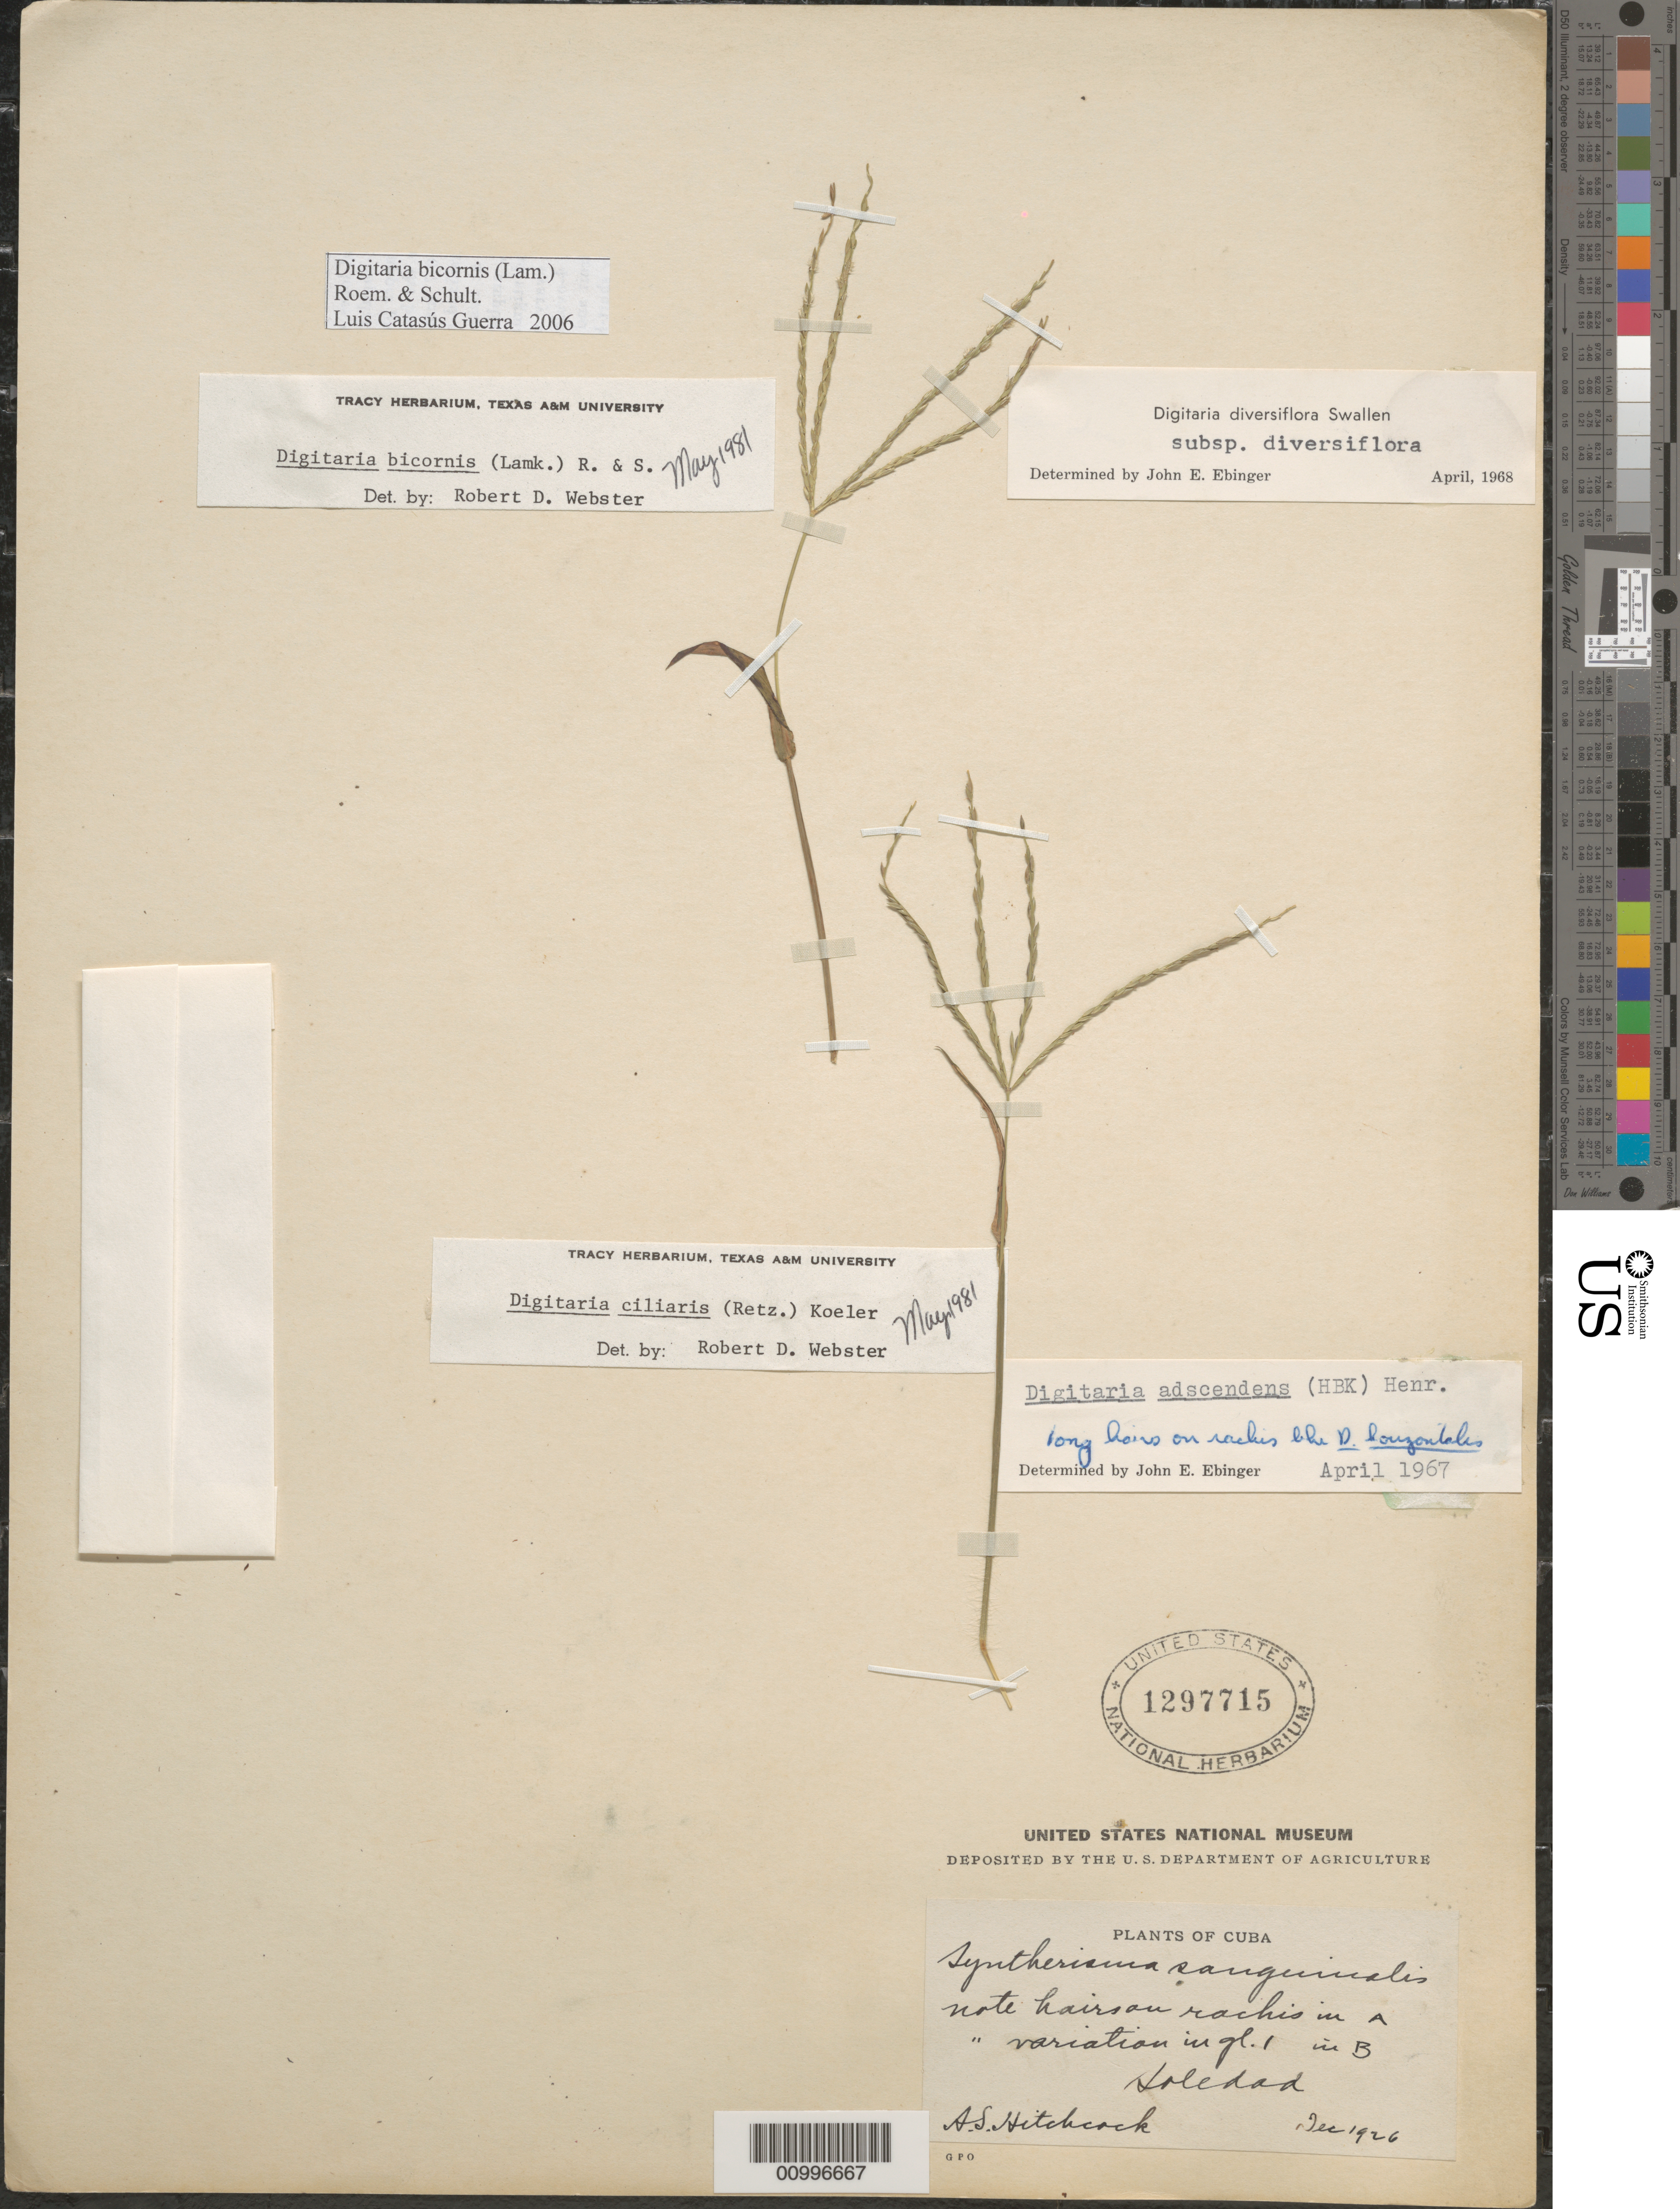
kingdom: Plantae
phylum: Tracheophyta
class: Liliopsida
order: Poales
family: Poaceae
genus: Digitaria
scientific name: Digitaria bicornis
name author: (Lam.) Roem. & Schult.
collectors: A. S. Hitchcock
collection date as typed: Dec 1926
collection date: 1926-12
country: Cuba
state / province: Cienfuegos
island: Cuba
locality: Soledad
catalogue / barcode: US 1297715